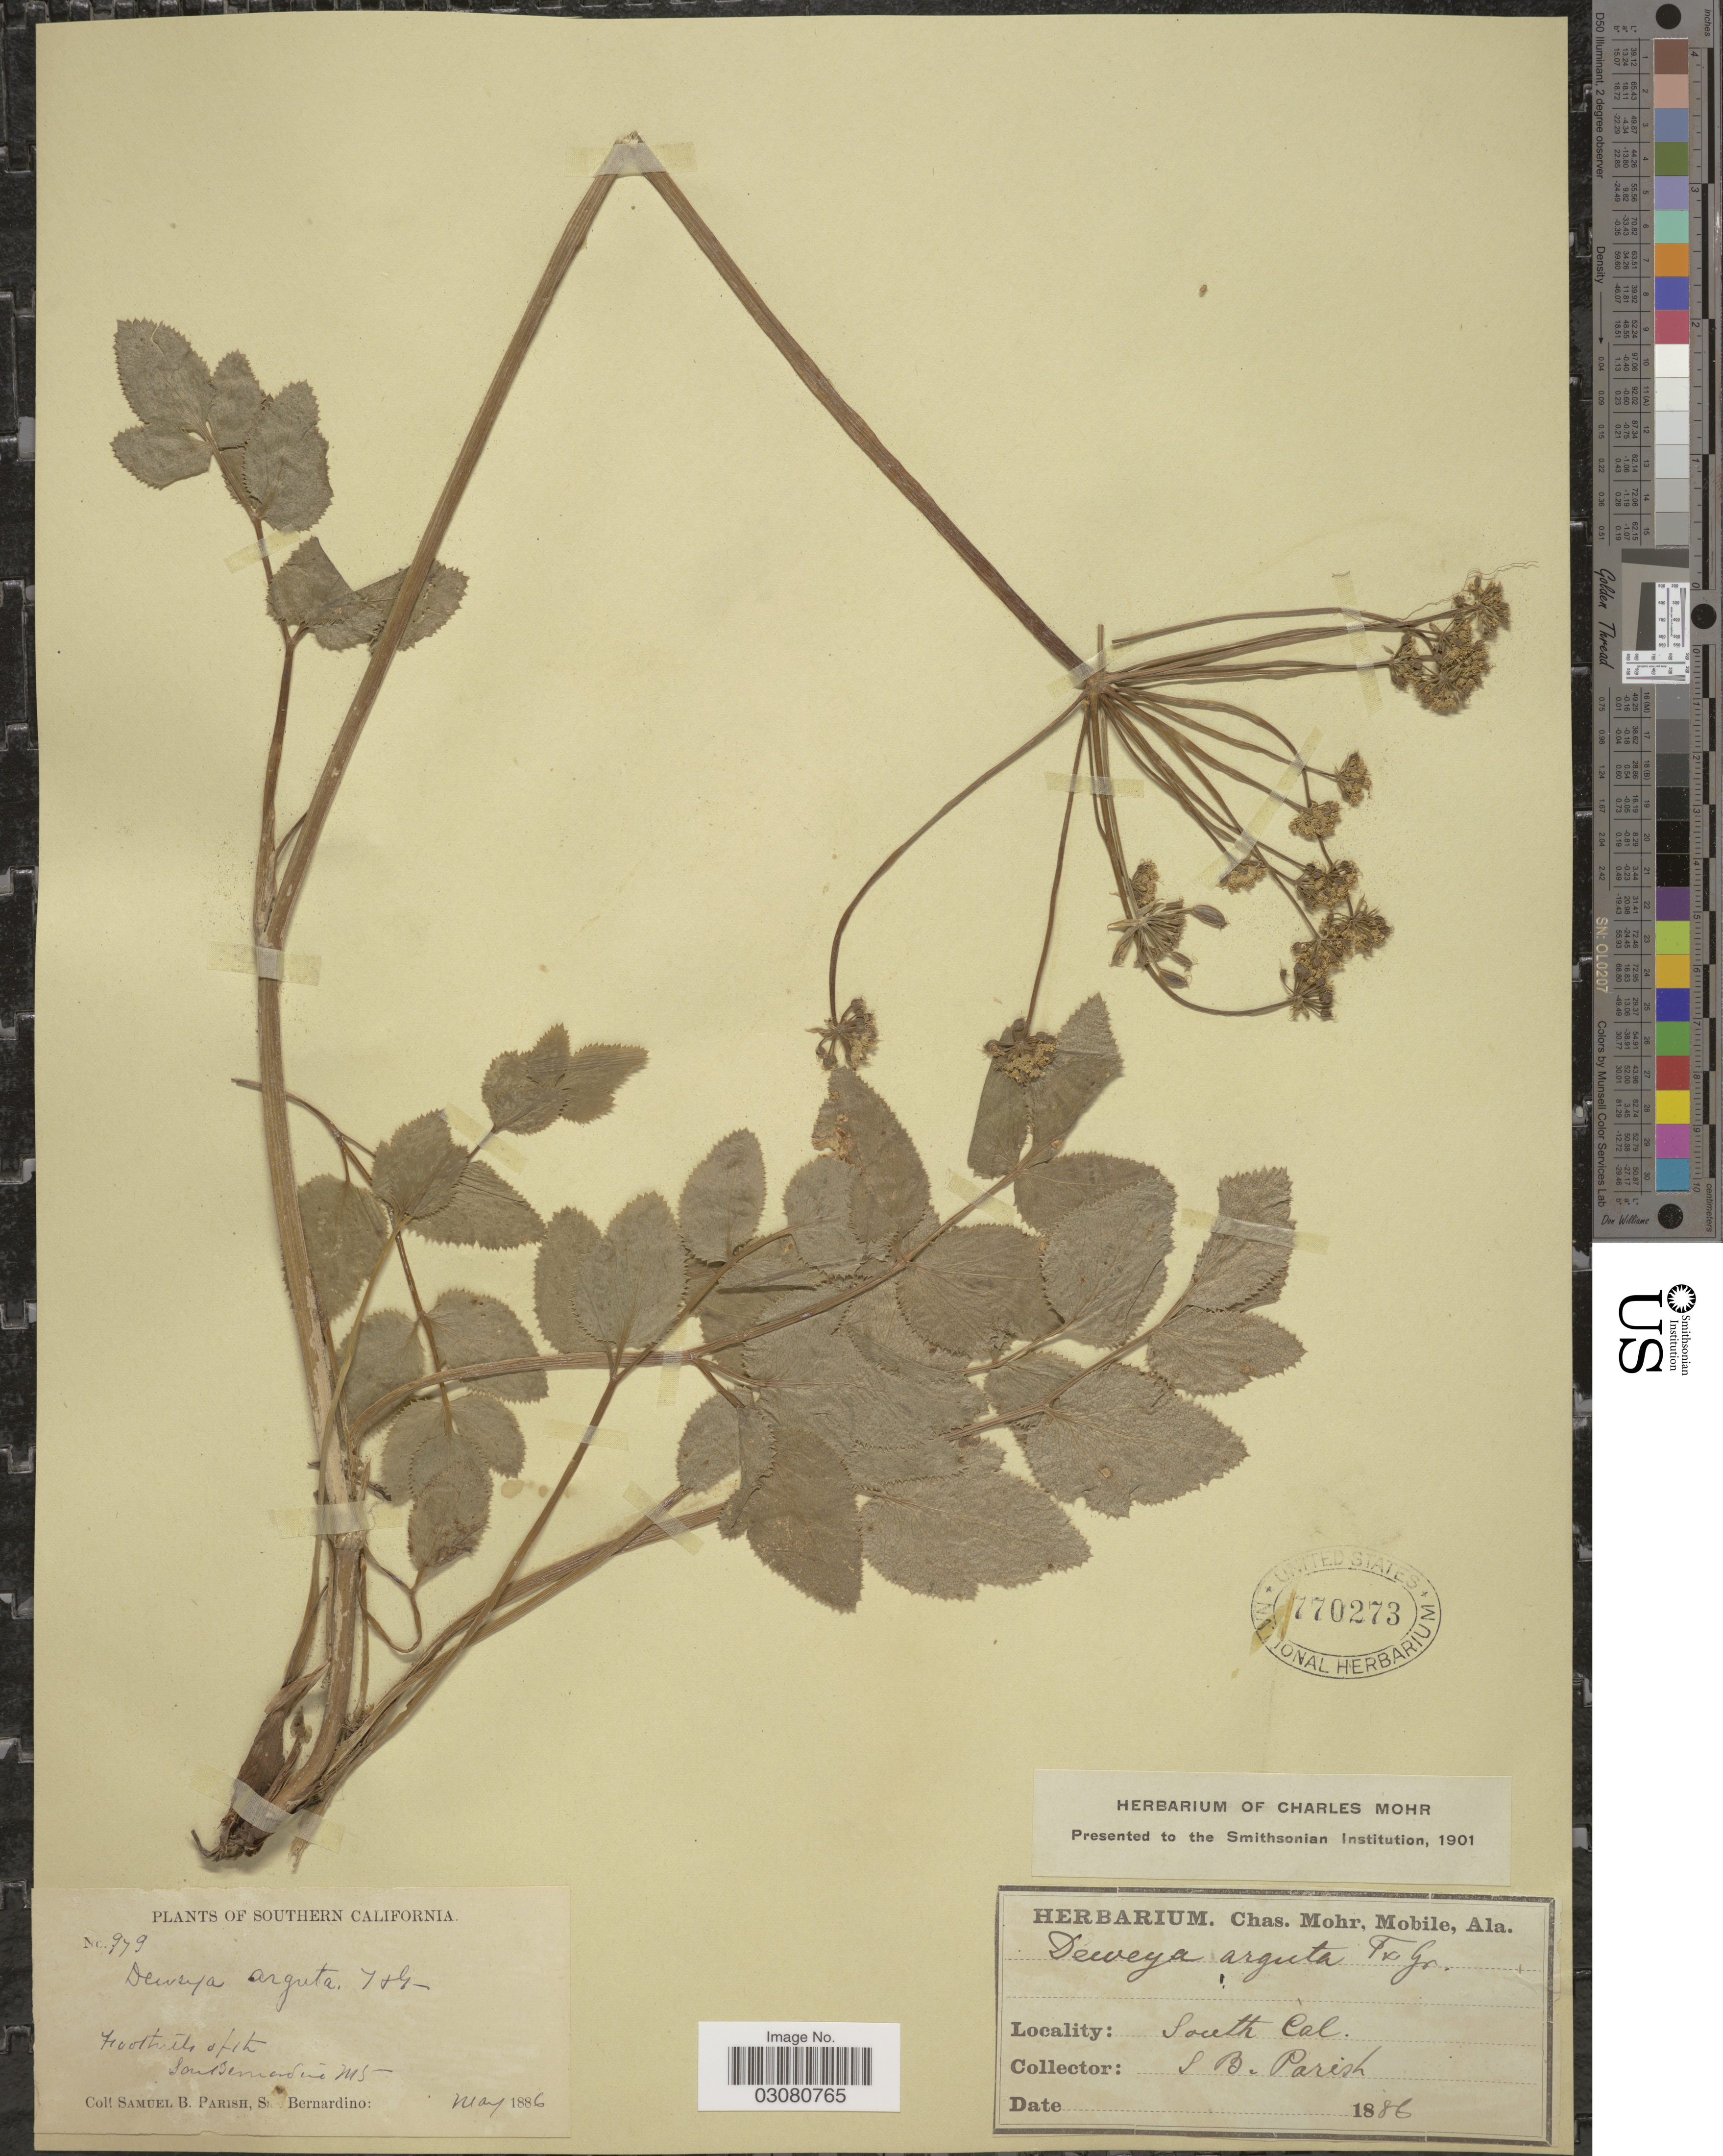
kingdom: Plantae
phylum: Tracheophyta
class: Magnoliopsida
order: Apiales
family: Apiaceae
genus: Tauschia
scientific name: Tauschia arguta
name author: (Torr.) J.F. Macbr.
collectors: S. B. Parish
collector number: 979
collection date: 1886-05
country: United States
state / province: California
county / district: San Bernardino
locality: Southern California. Foothills of the San Bernardino Mt.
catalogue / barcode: US 770273